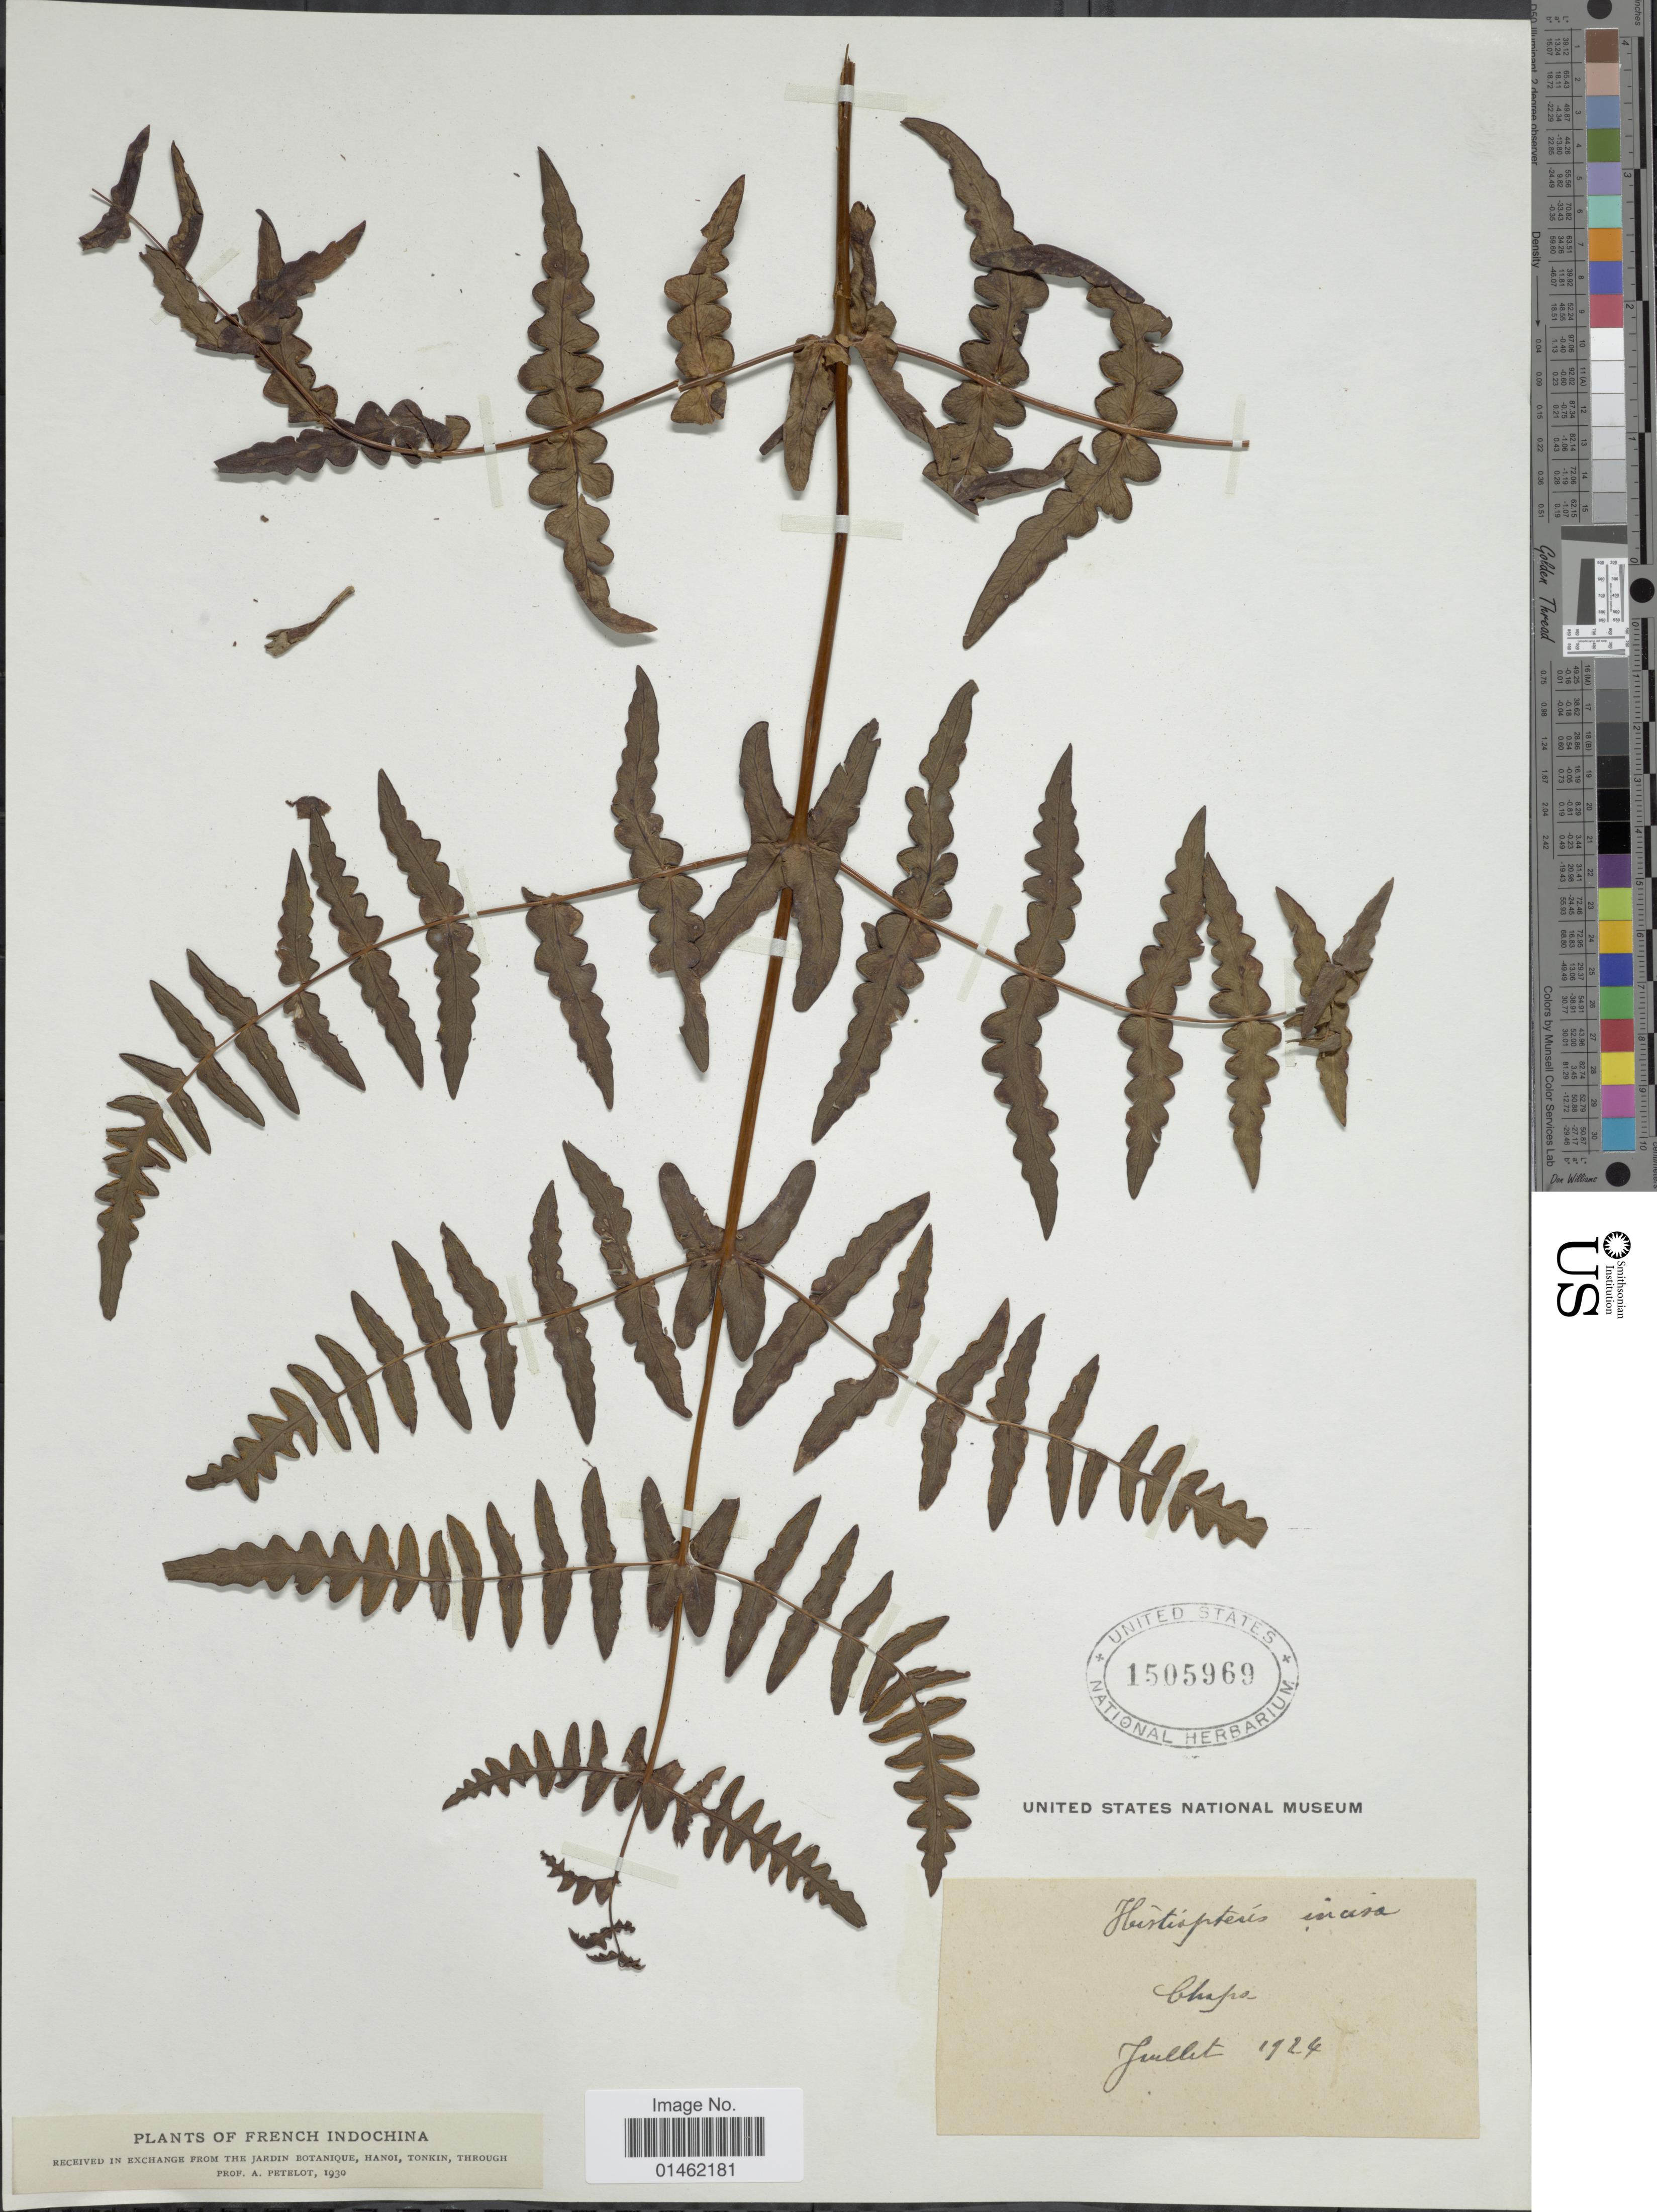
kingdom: Plantae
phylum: Tracheophyta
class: Polypodiopsida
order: Polypodiales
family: Dennstaedtiaceae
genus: Histiopteris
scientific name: Histiopteris incisa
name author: (Thunb.) J. Sm.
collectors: A. Petelot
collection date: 1924-07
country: Vietnam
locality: Tonkin. Chapa, French indochina.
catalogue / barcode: US 1505969